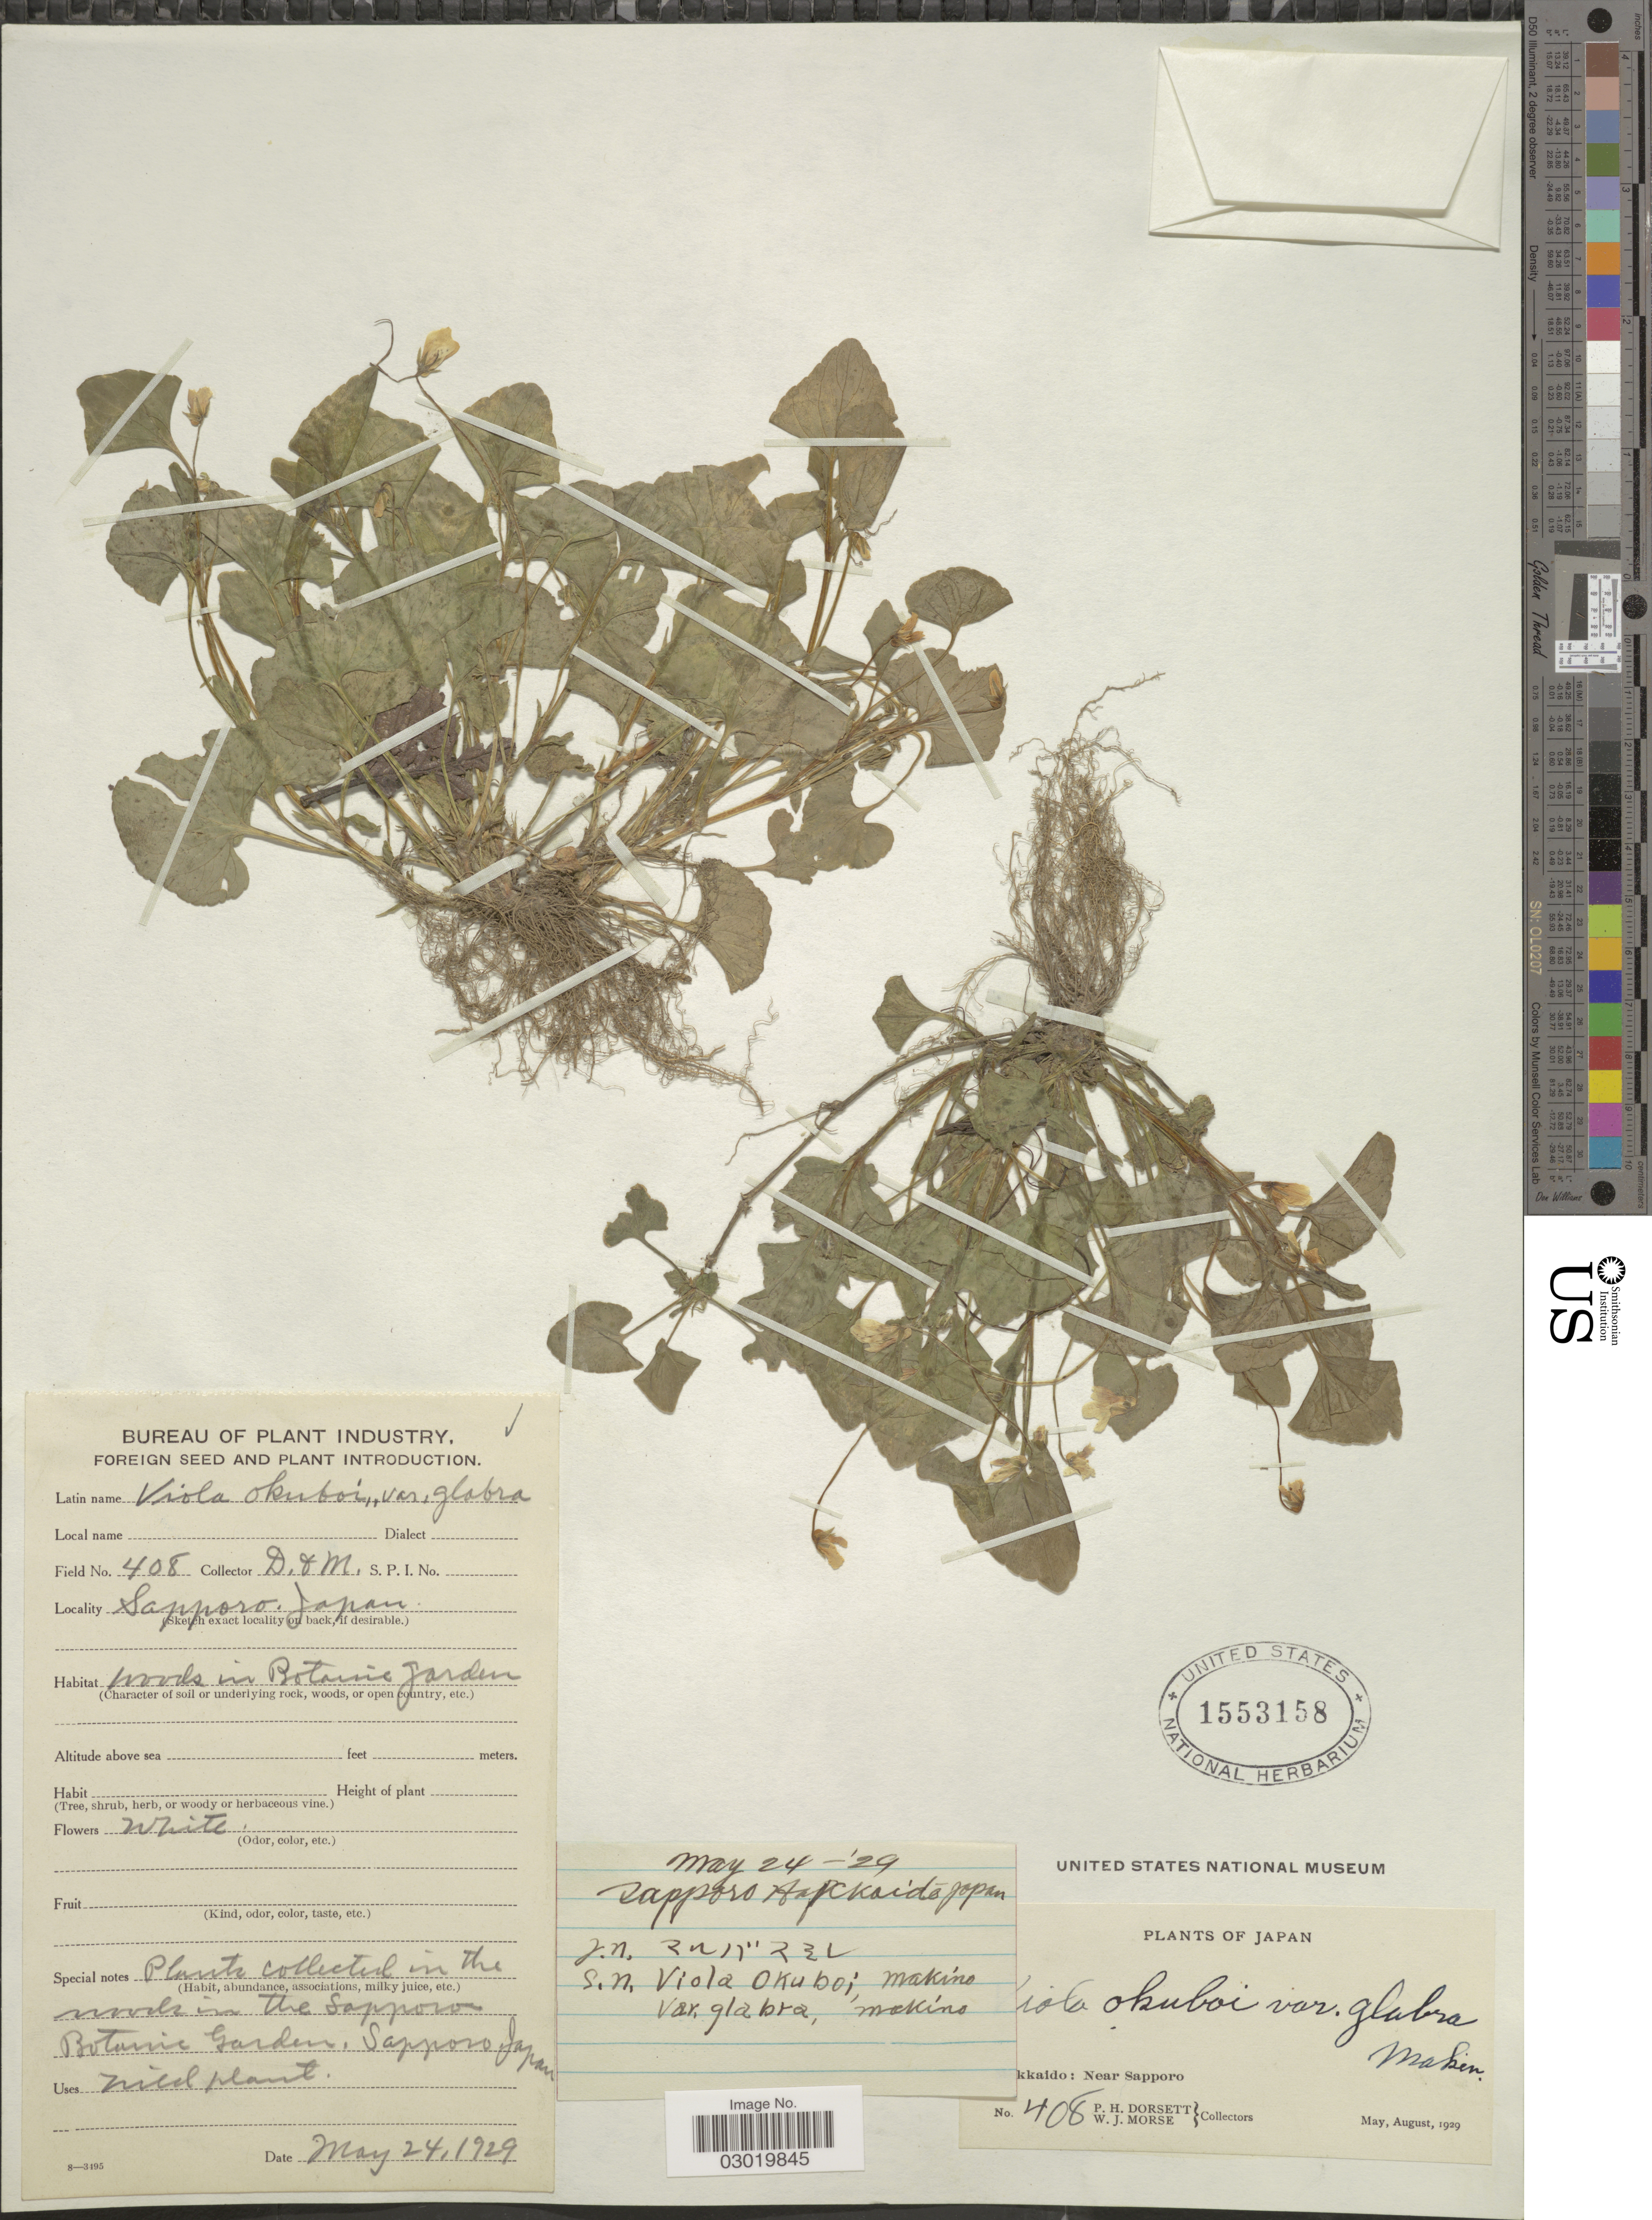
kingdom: Plantae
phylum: Tracheophyta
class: Magnoliopsida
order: Malpighiales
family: Violaceae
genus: Viola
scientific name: Viola keiskei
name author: Miq.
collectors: P. H. Dorsett & W. J. Morse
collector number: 408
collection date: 1929-05-24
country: Japan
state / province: Hokkaidō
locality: Hokkaido: Near Sapporo. Woods in Botanic Garden.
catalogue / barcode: US 1553158